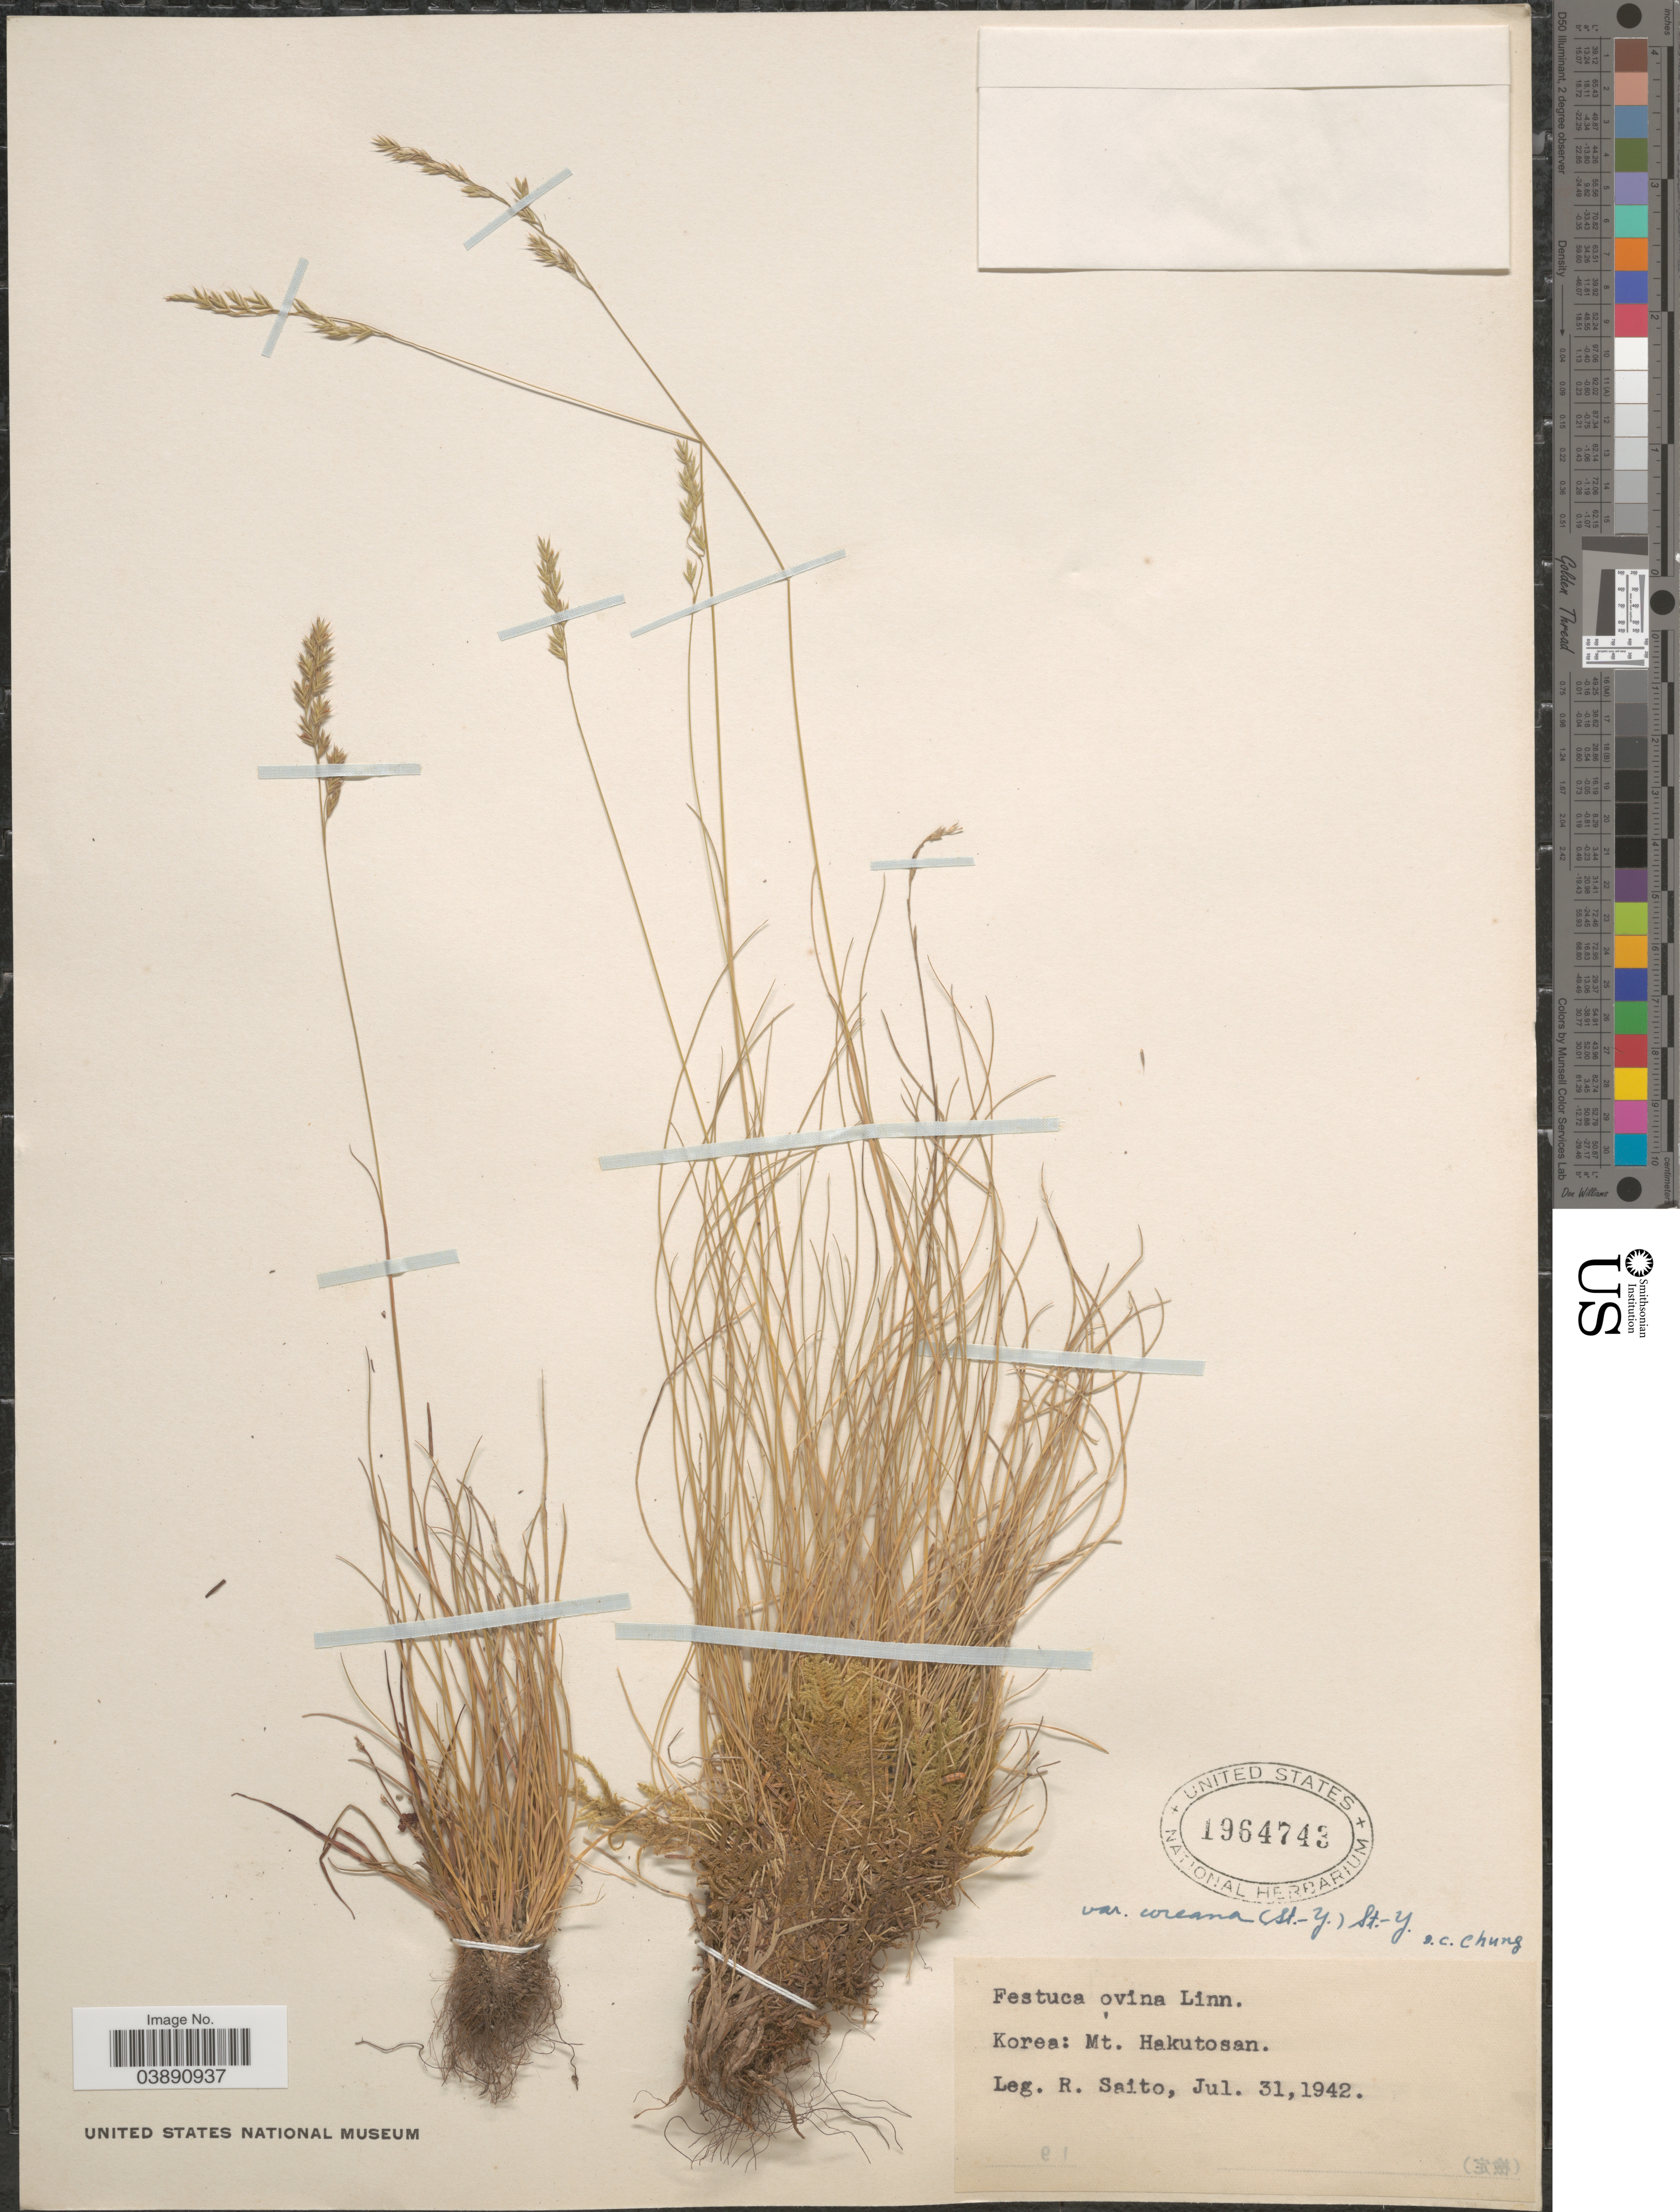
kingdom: Plantae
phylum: Tracheophyta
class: Liliopsida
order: Poales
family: Poaceae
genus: Festuca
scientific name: Festuca ovina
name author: L.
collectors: R. Saito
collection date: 1942-07-31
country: North Korea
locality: Korea: Mt. Hakutosan.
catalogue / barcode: US 1964743